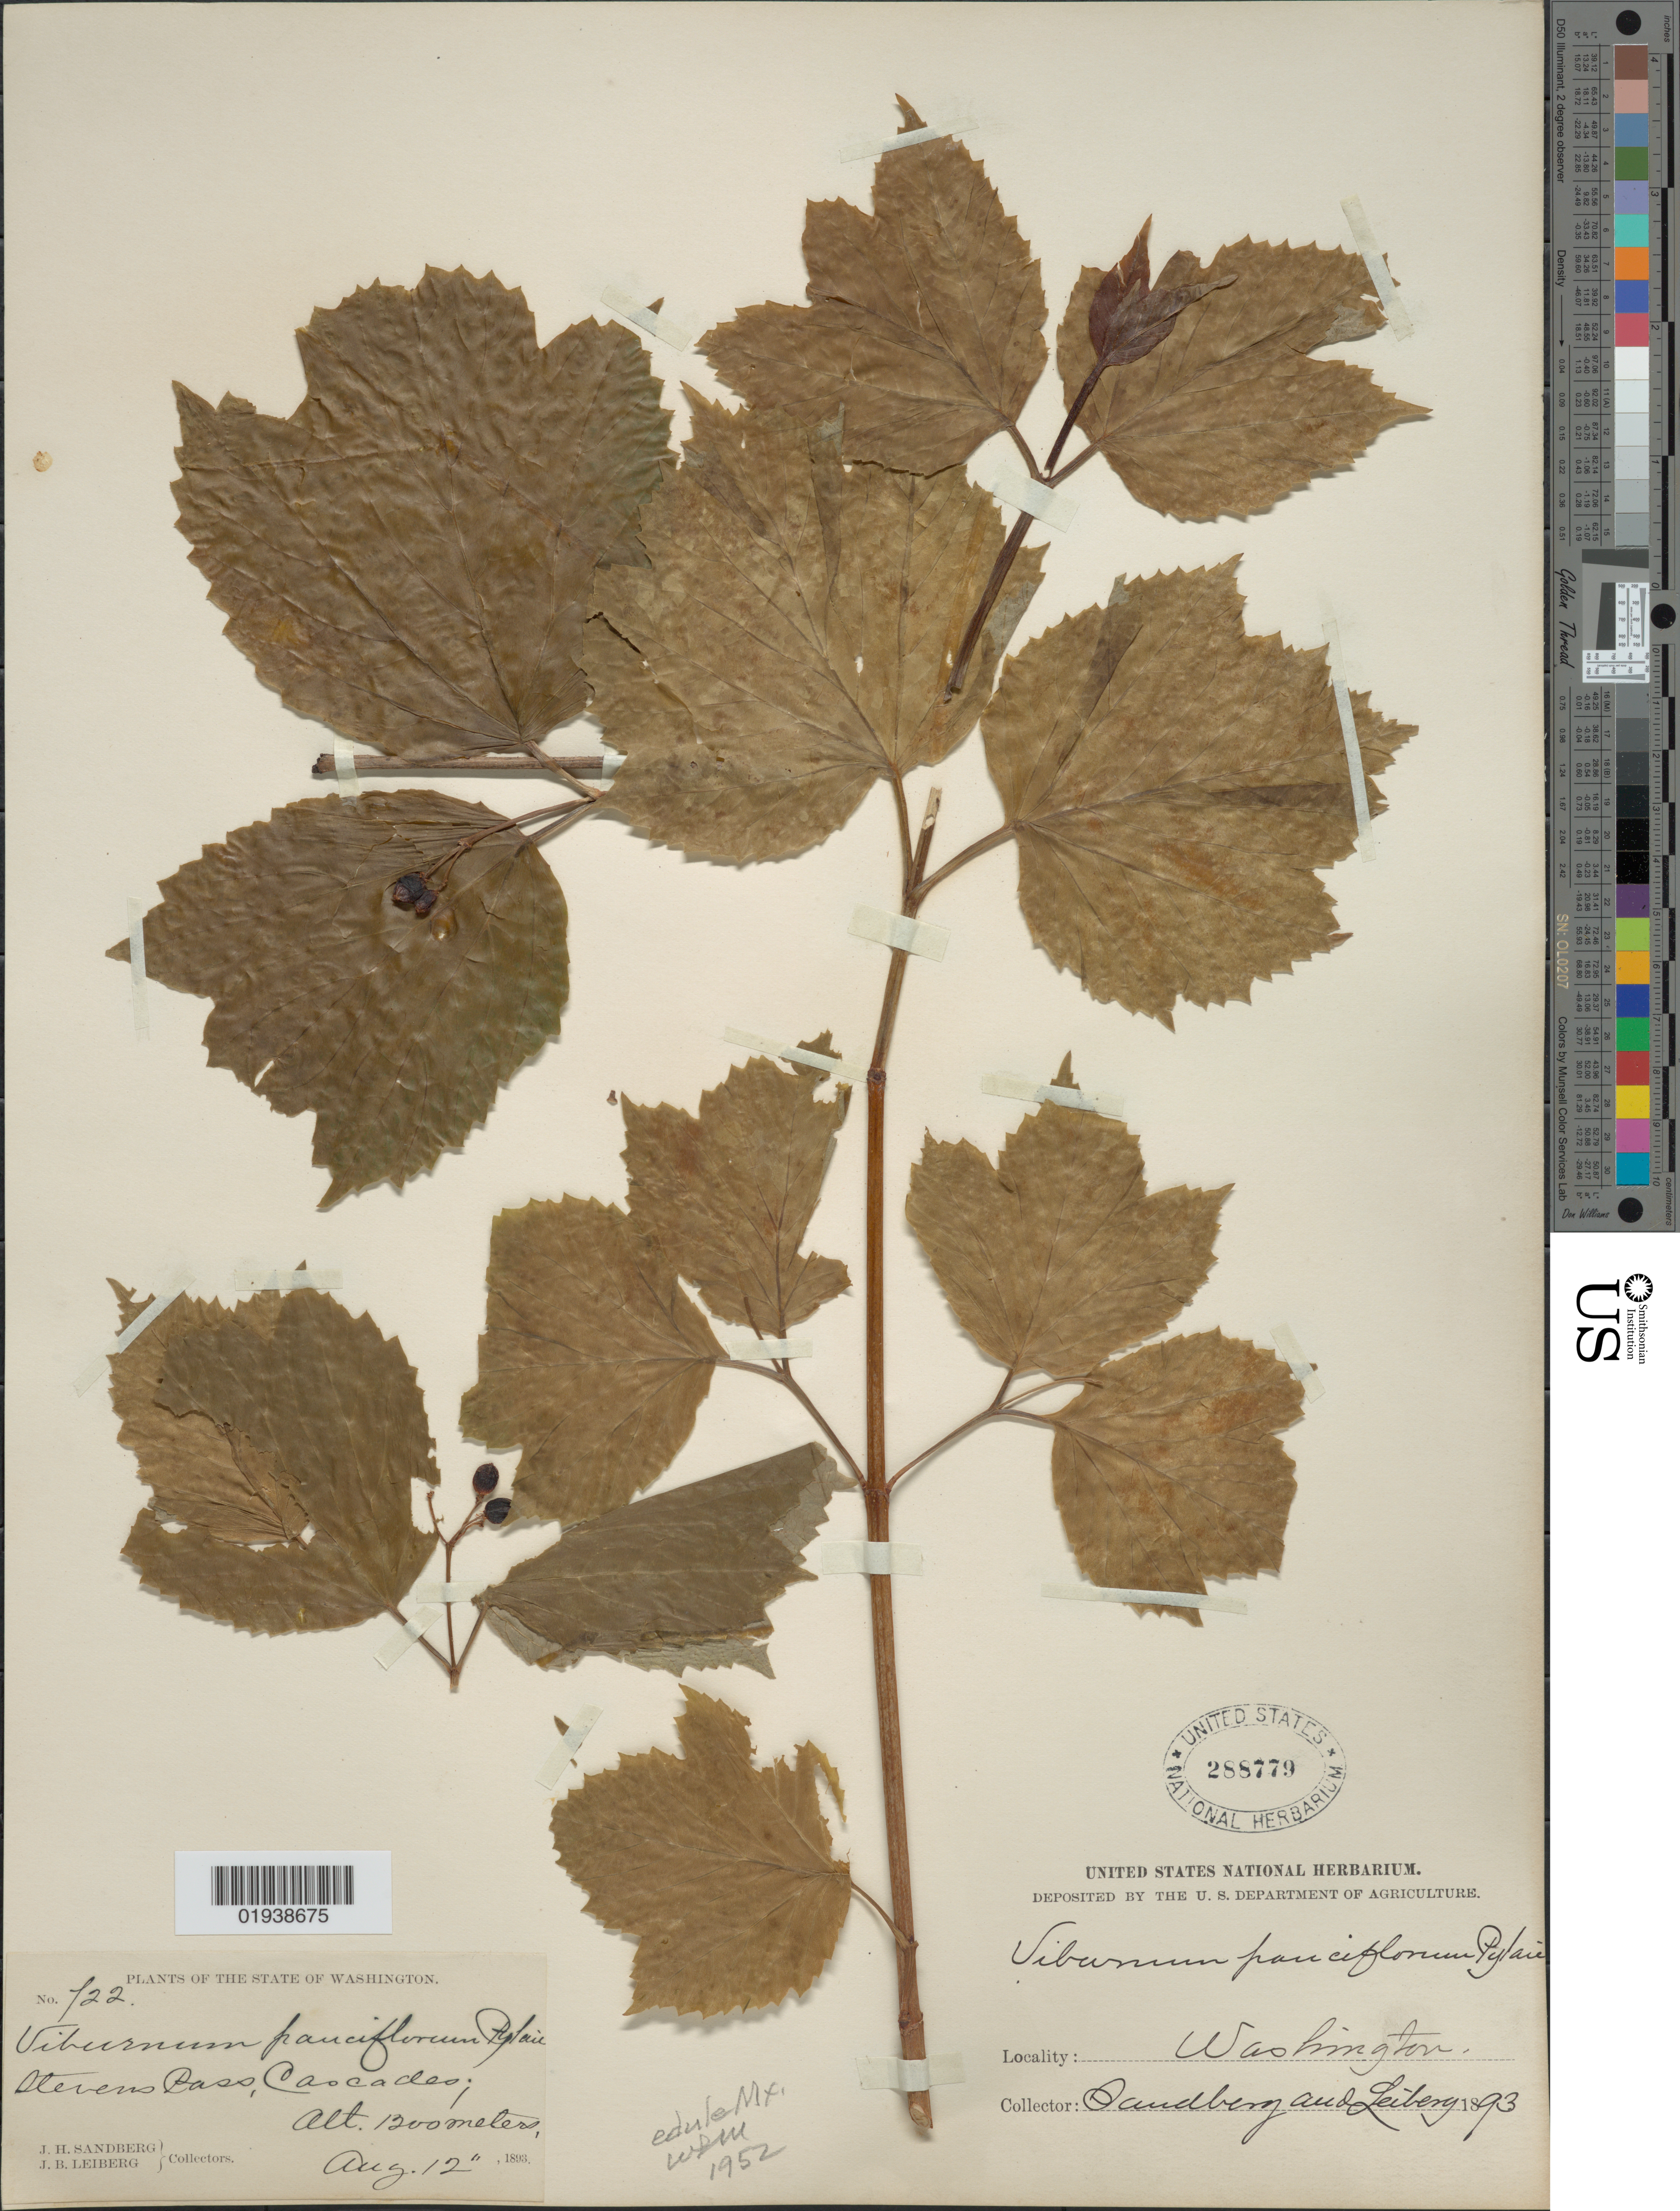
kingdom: Plantae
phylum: Tracheophyta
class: Magnoliopsida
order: Dipsacales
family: Viburnaceae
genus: Viburnum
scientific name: Viburnum edule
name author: (Michx.) Raf.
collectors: J. H. Sandberg & J. B. Leiberg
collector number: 722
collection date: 1893-08-12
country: United States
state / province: Washington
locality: Stevens Pass, Cascades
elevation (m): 1200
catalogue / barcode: US 288779